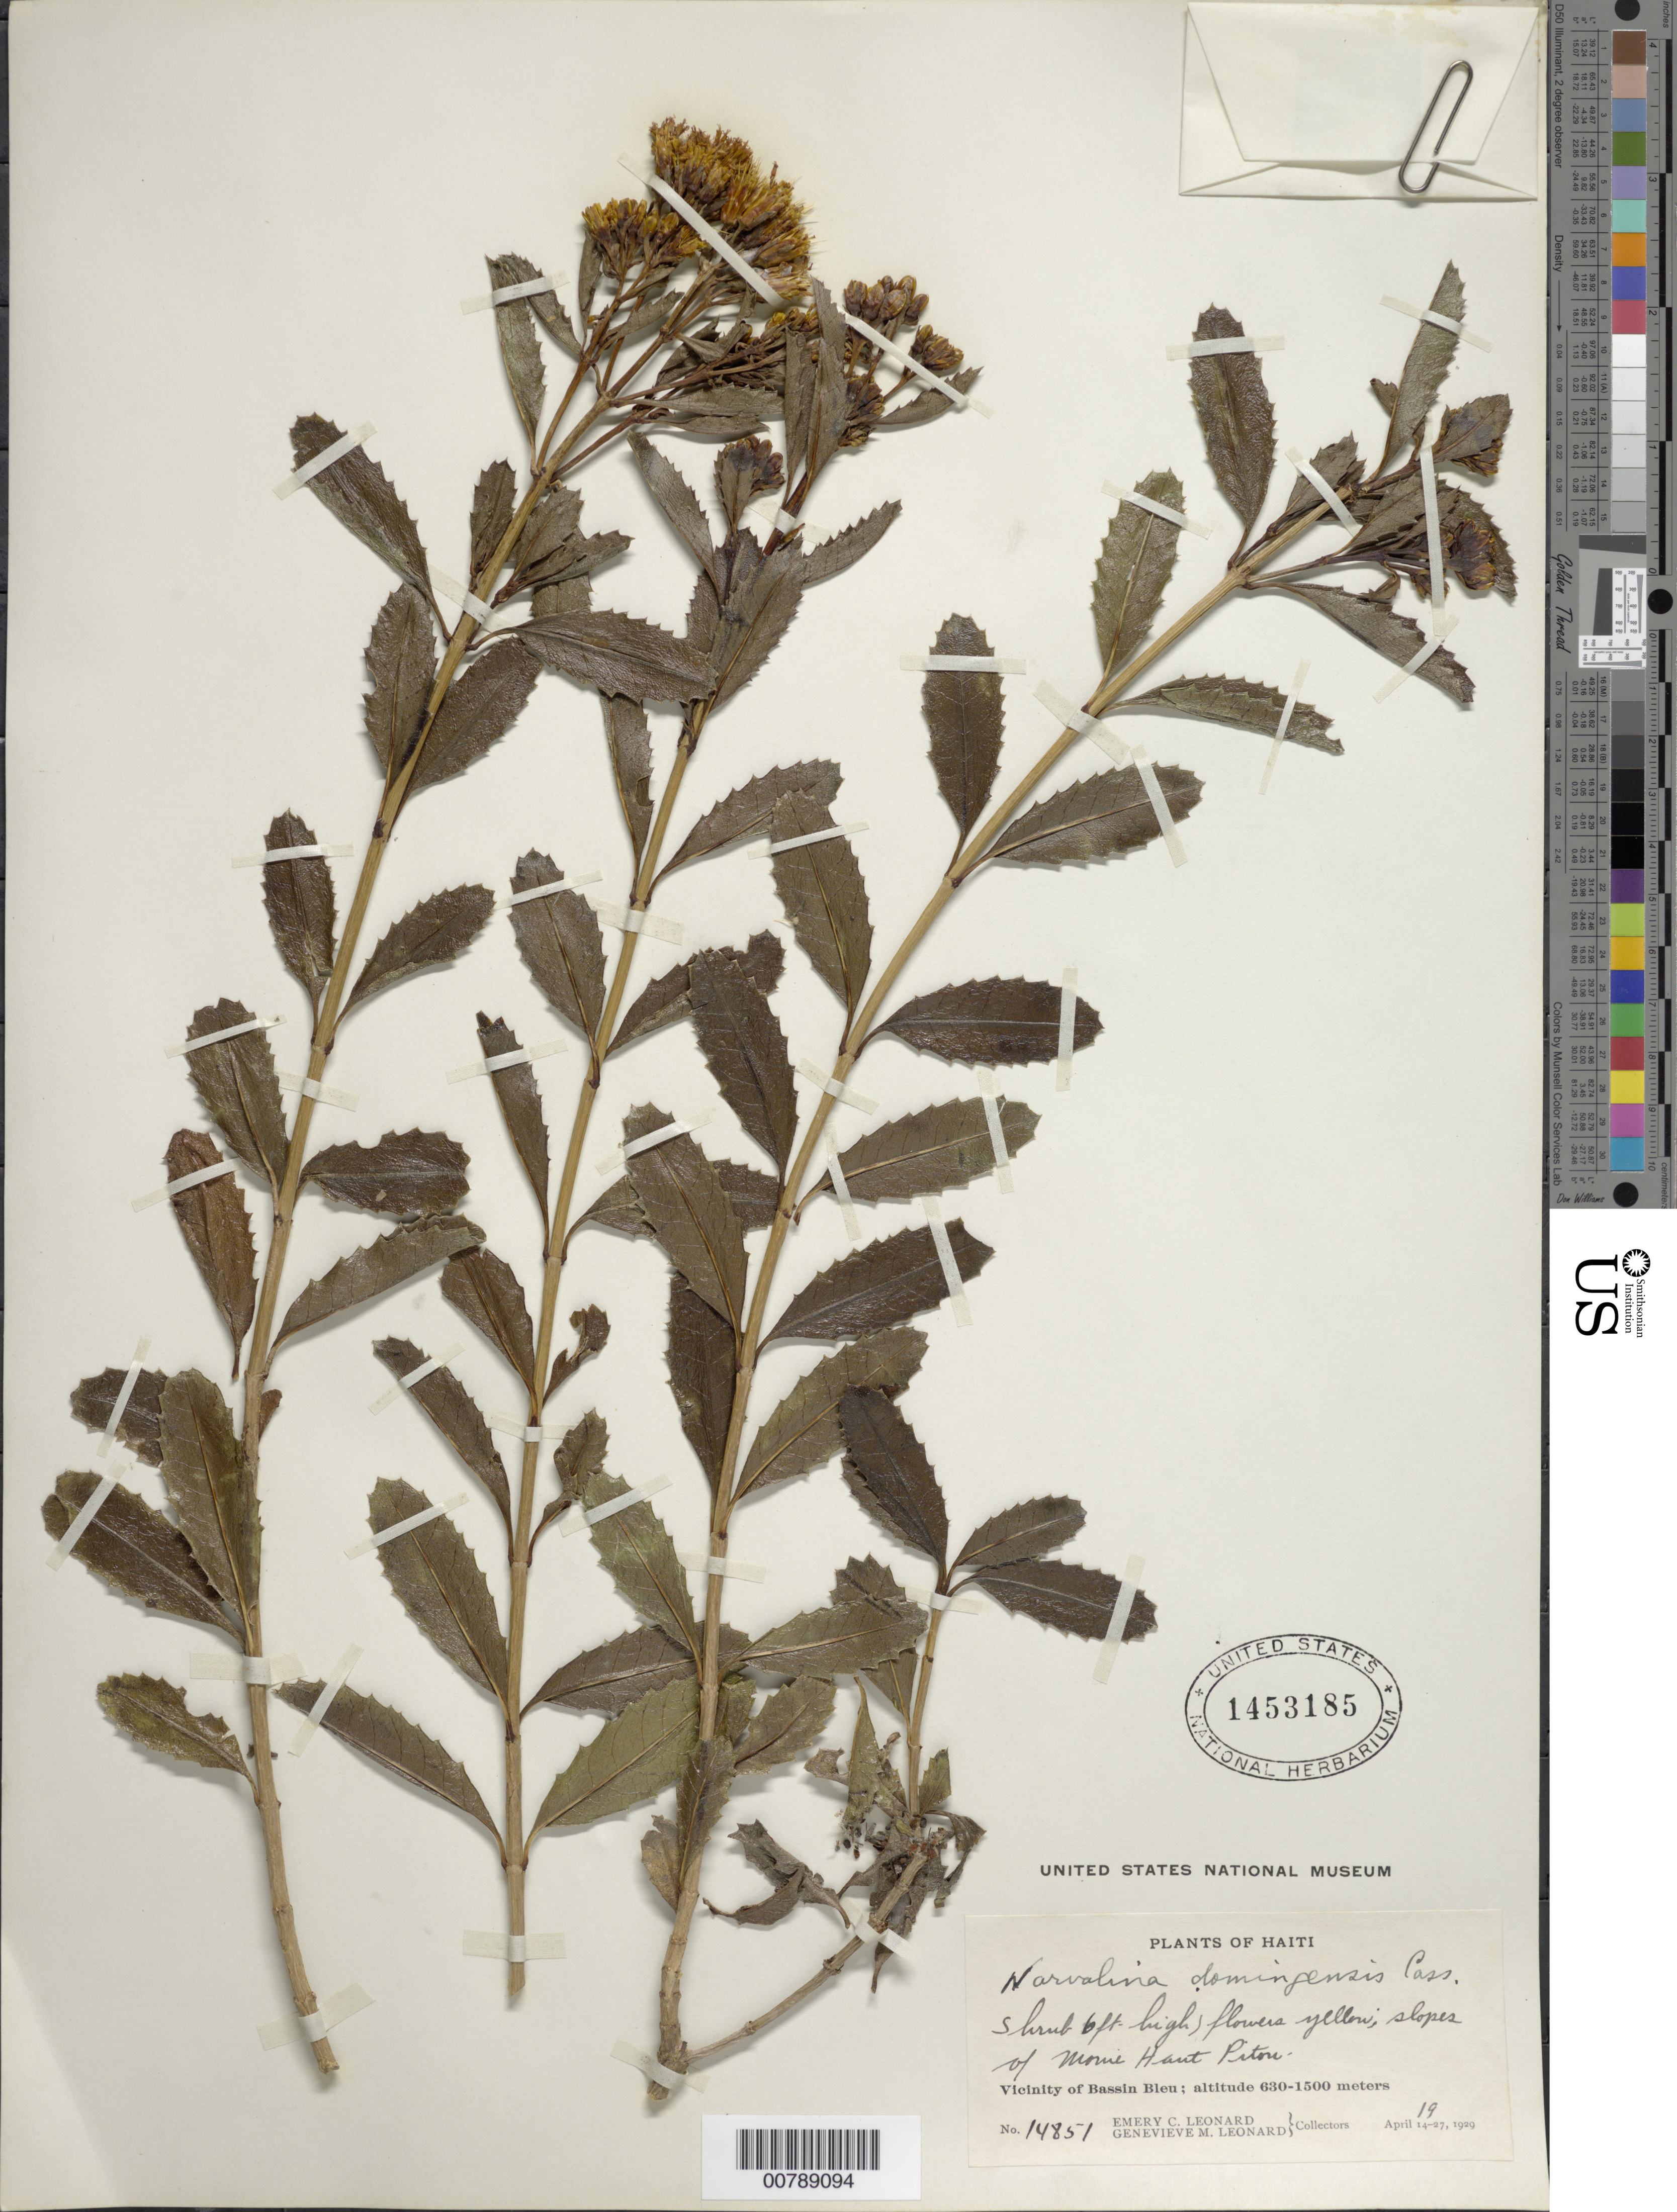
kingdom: Plantae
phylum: Tracheophyta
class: Magnoliopsida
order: Asterales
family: Asteraceae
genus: Narvalina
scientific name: Narvalina domingensis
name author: (Cass.) Less.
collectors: E. C. Leonard & G. M. Leonard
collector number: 14851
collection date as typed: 19 Apr 1929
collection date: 1929-04-19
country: Haiti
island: Hispaniola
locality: Vicinity of Bassin Bleu. Slopes of Morne Haut Piton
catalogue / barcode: US 1453185